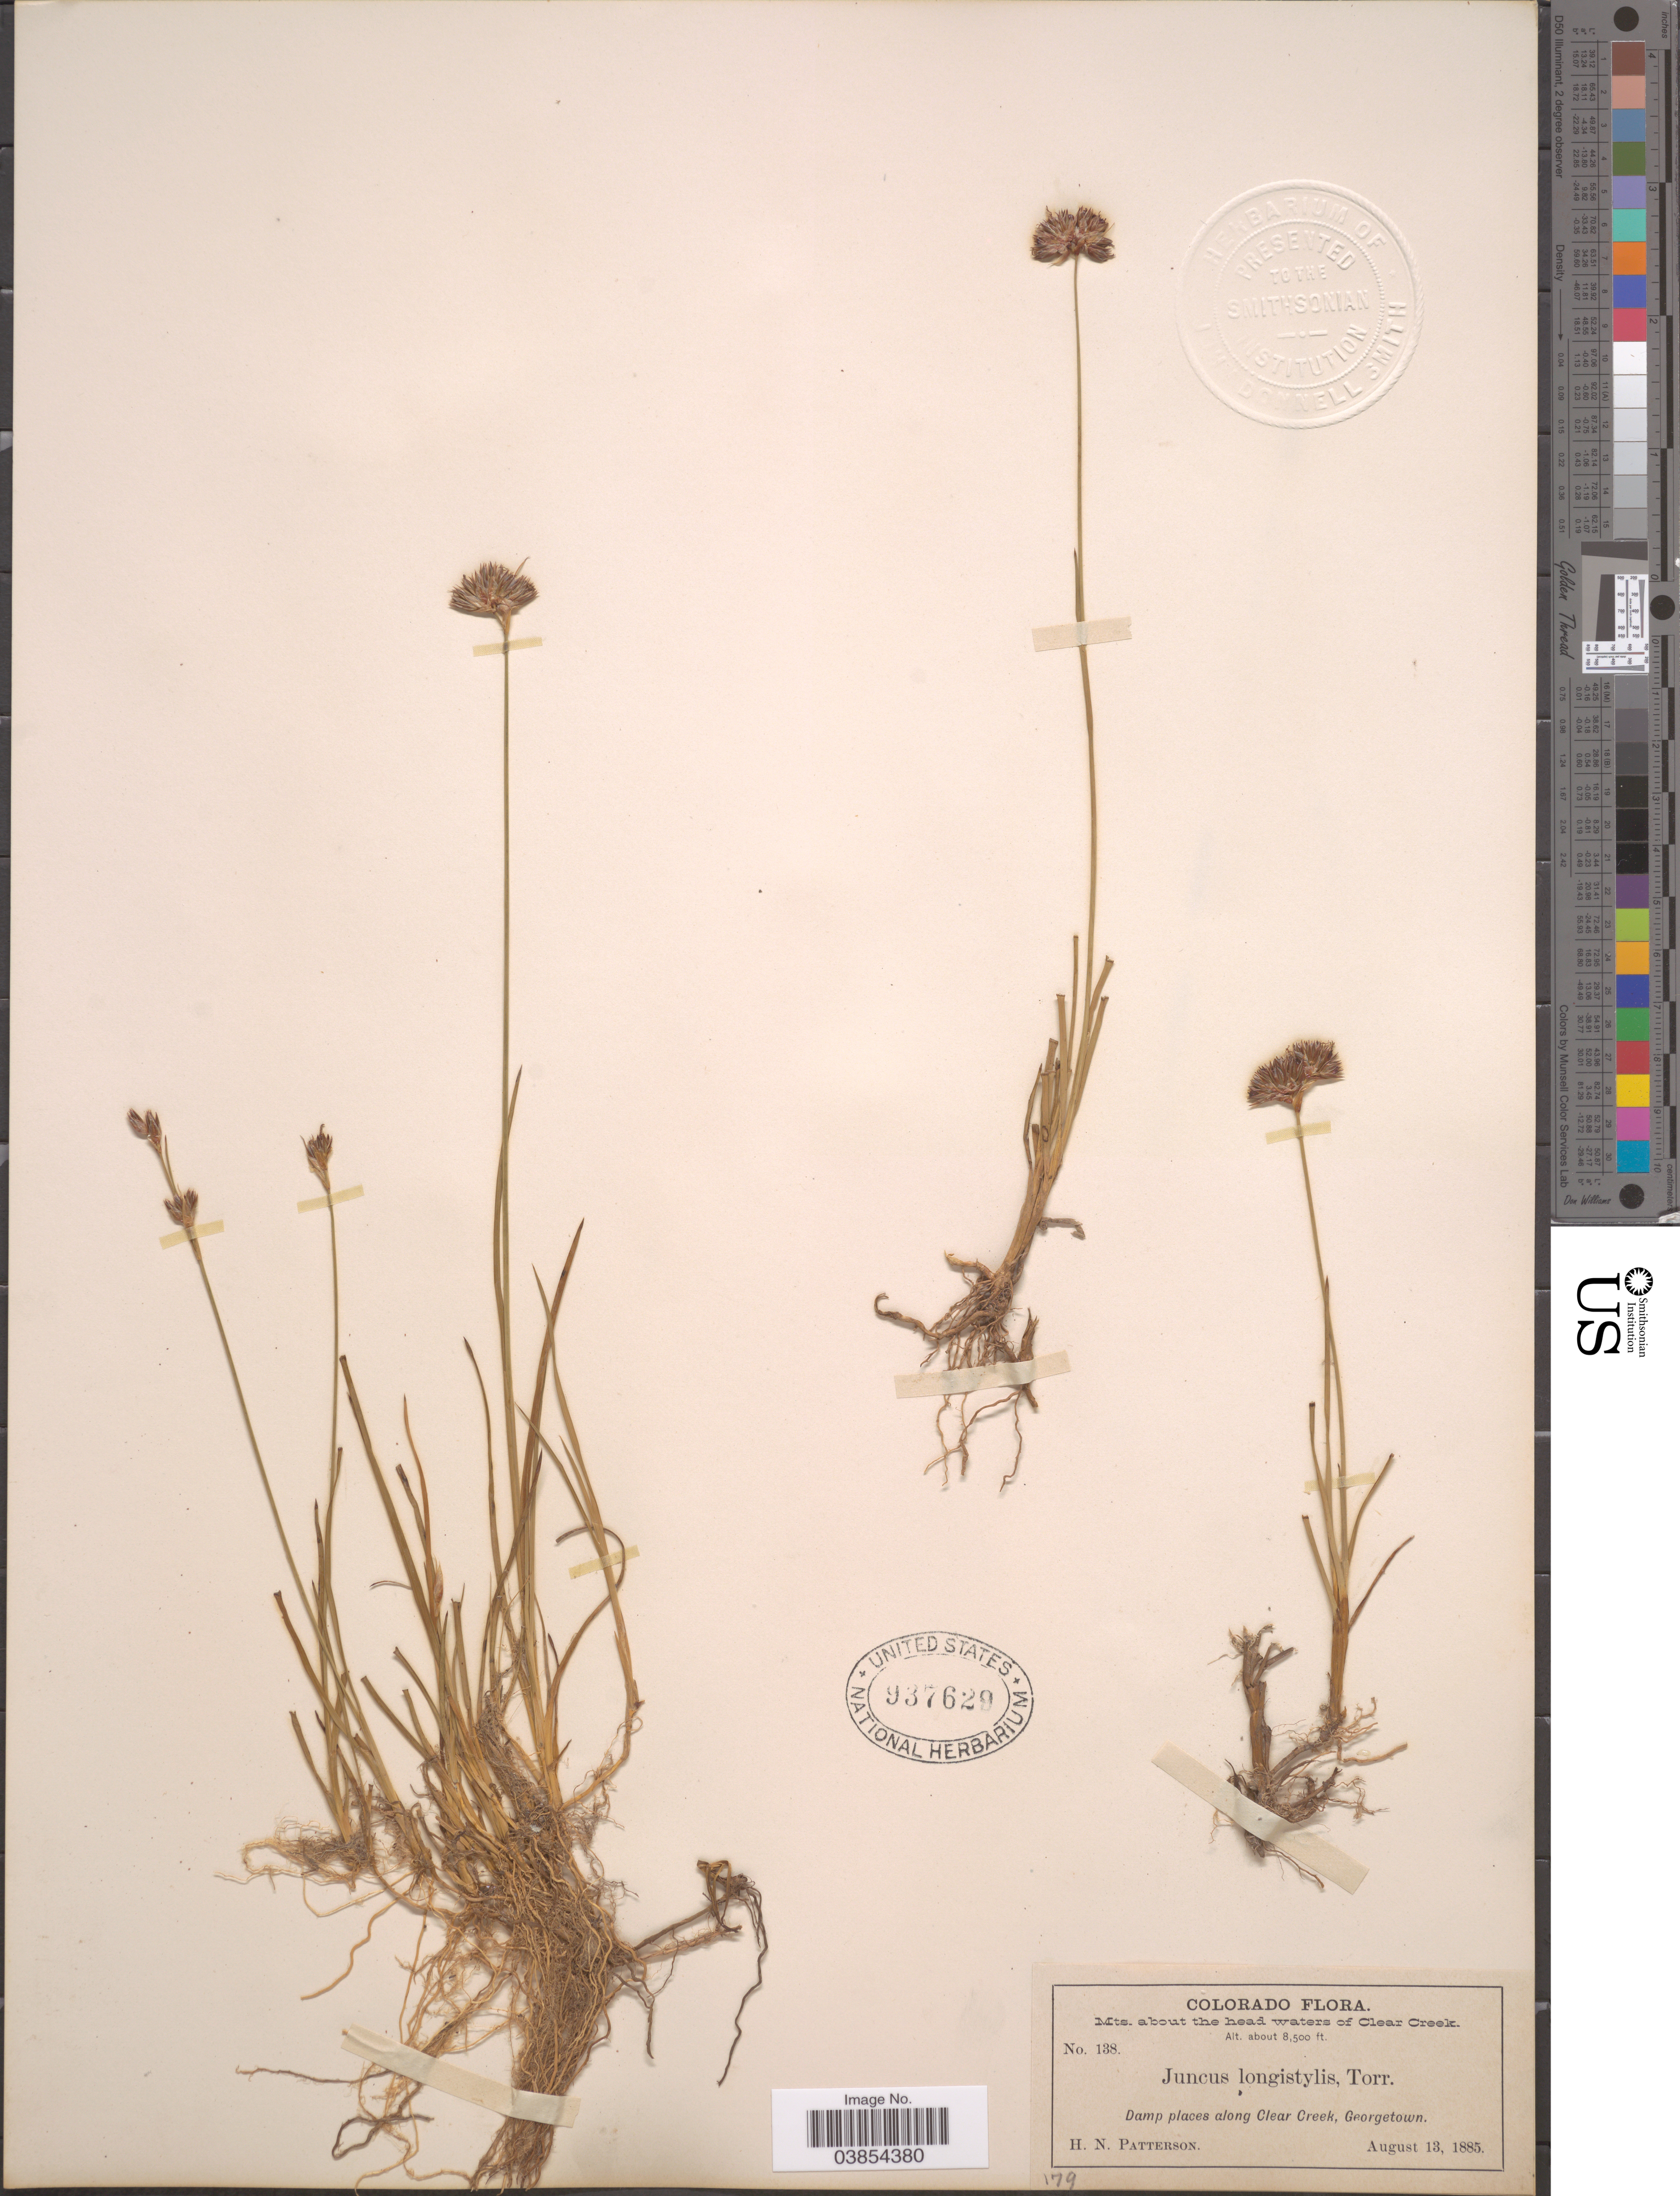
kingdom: Plantae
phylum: Tracheophyta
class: Liliopsida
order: Poales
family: Juncaceae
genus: Juncus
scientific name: Juncus longistylis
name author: Torr.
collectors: H. N. Patterson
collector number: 138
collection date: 1885-08-13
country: United States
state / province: Colorado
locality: Mts. about the head waters of Clear Creek. Damp places along Clear Creek, Georgetown.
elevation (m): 2591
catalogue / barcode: US 937629